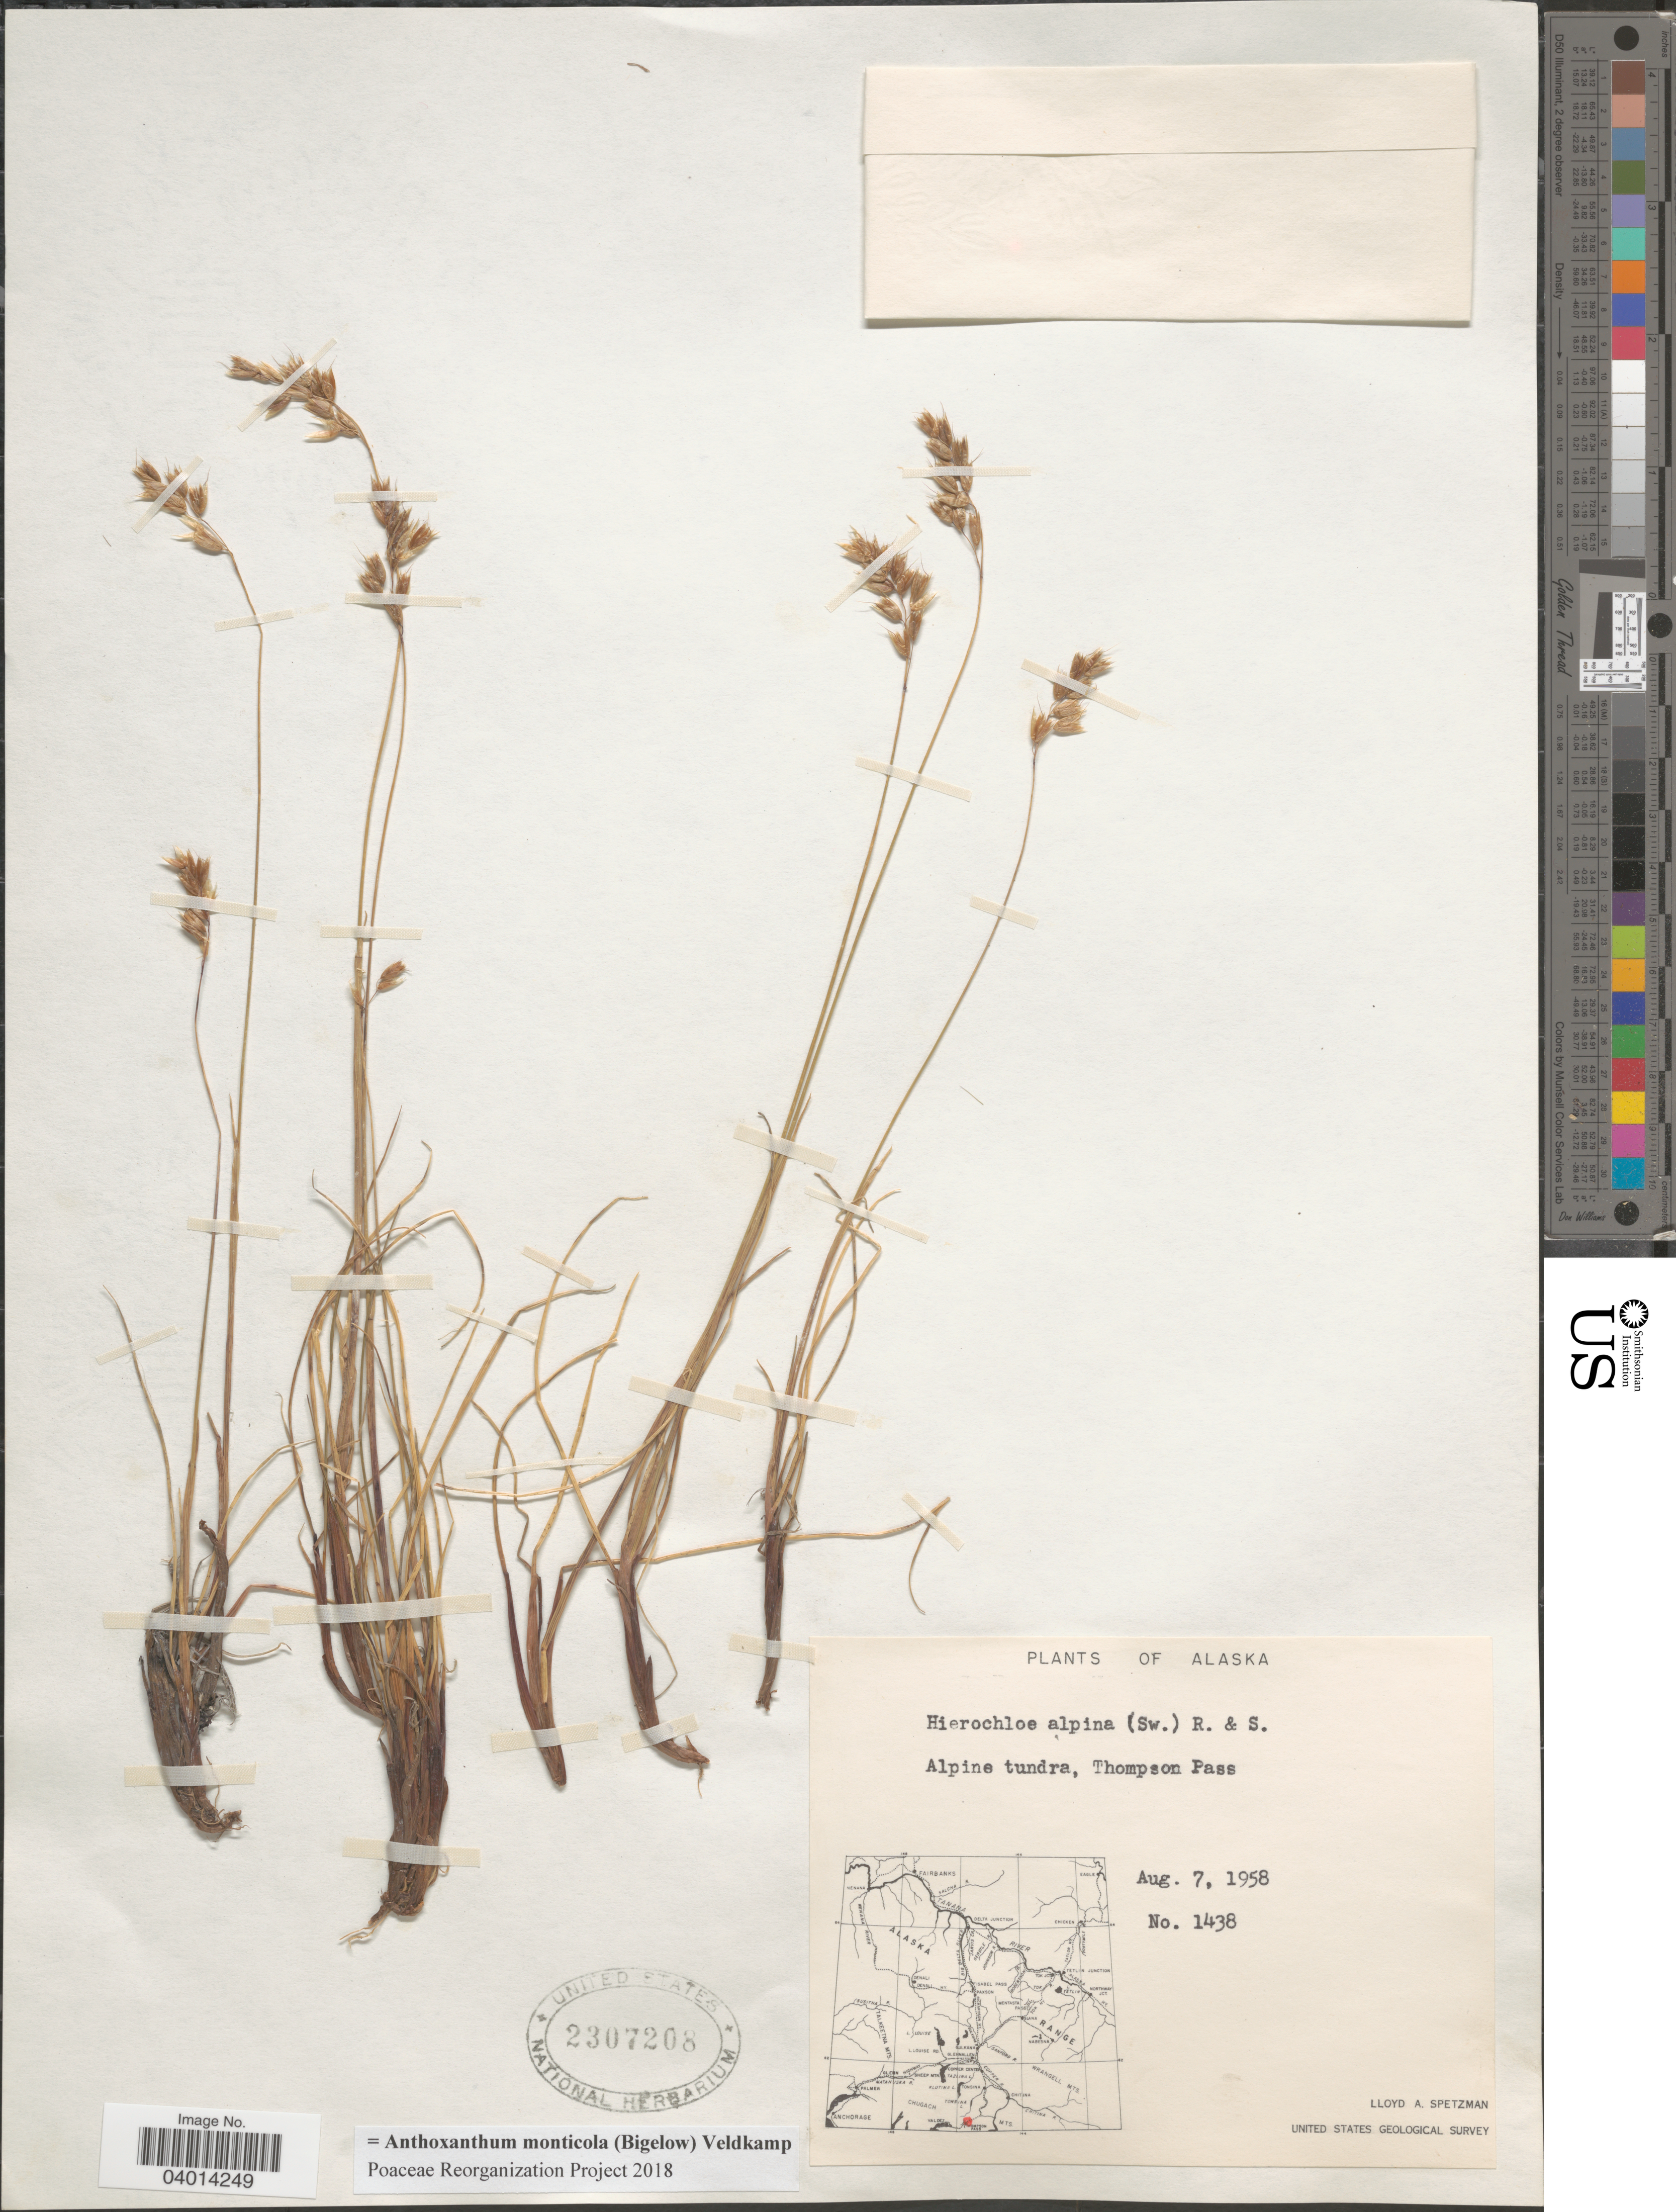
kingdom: Plantae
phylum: Tracheophyta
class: Liliopsida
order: Poales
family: Poaceae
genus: Anthoxanthum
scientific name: Anthoxanthum monticola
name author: (Bigelow) Veldkamp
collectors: L. Spetzman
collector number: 1438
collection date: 1958-08-07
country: United States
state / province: Alaska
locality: Alpine tundra, Thompson Pass.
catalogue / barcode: US 2307208